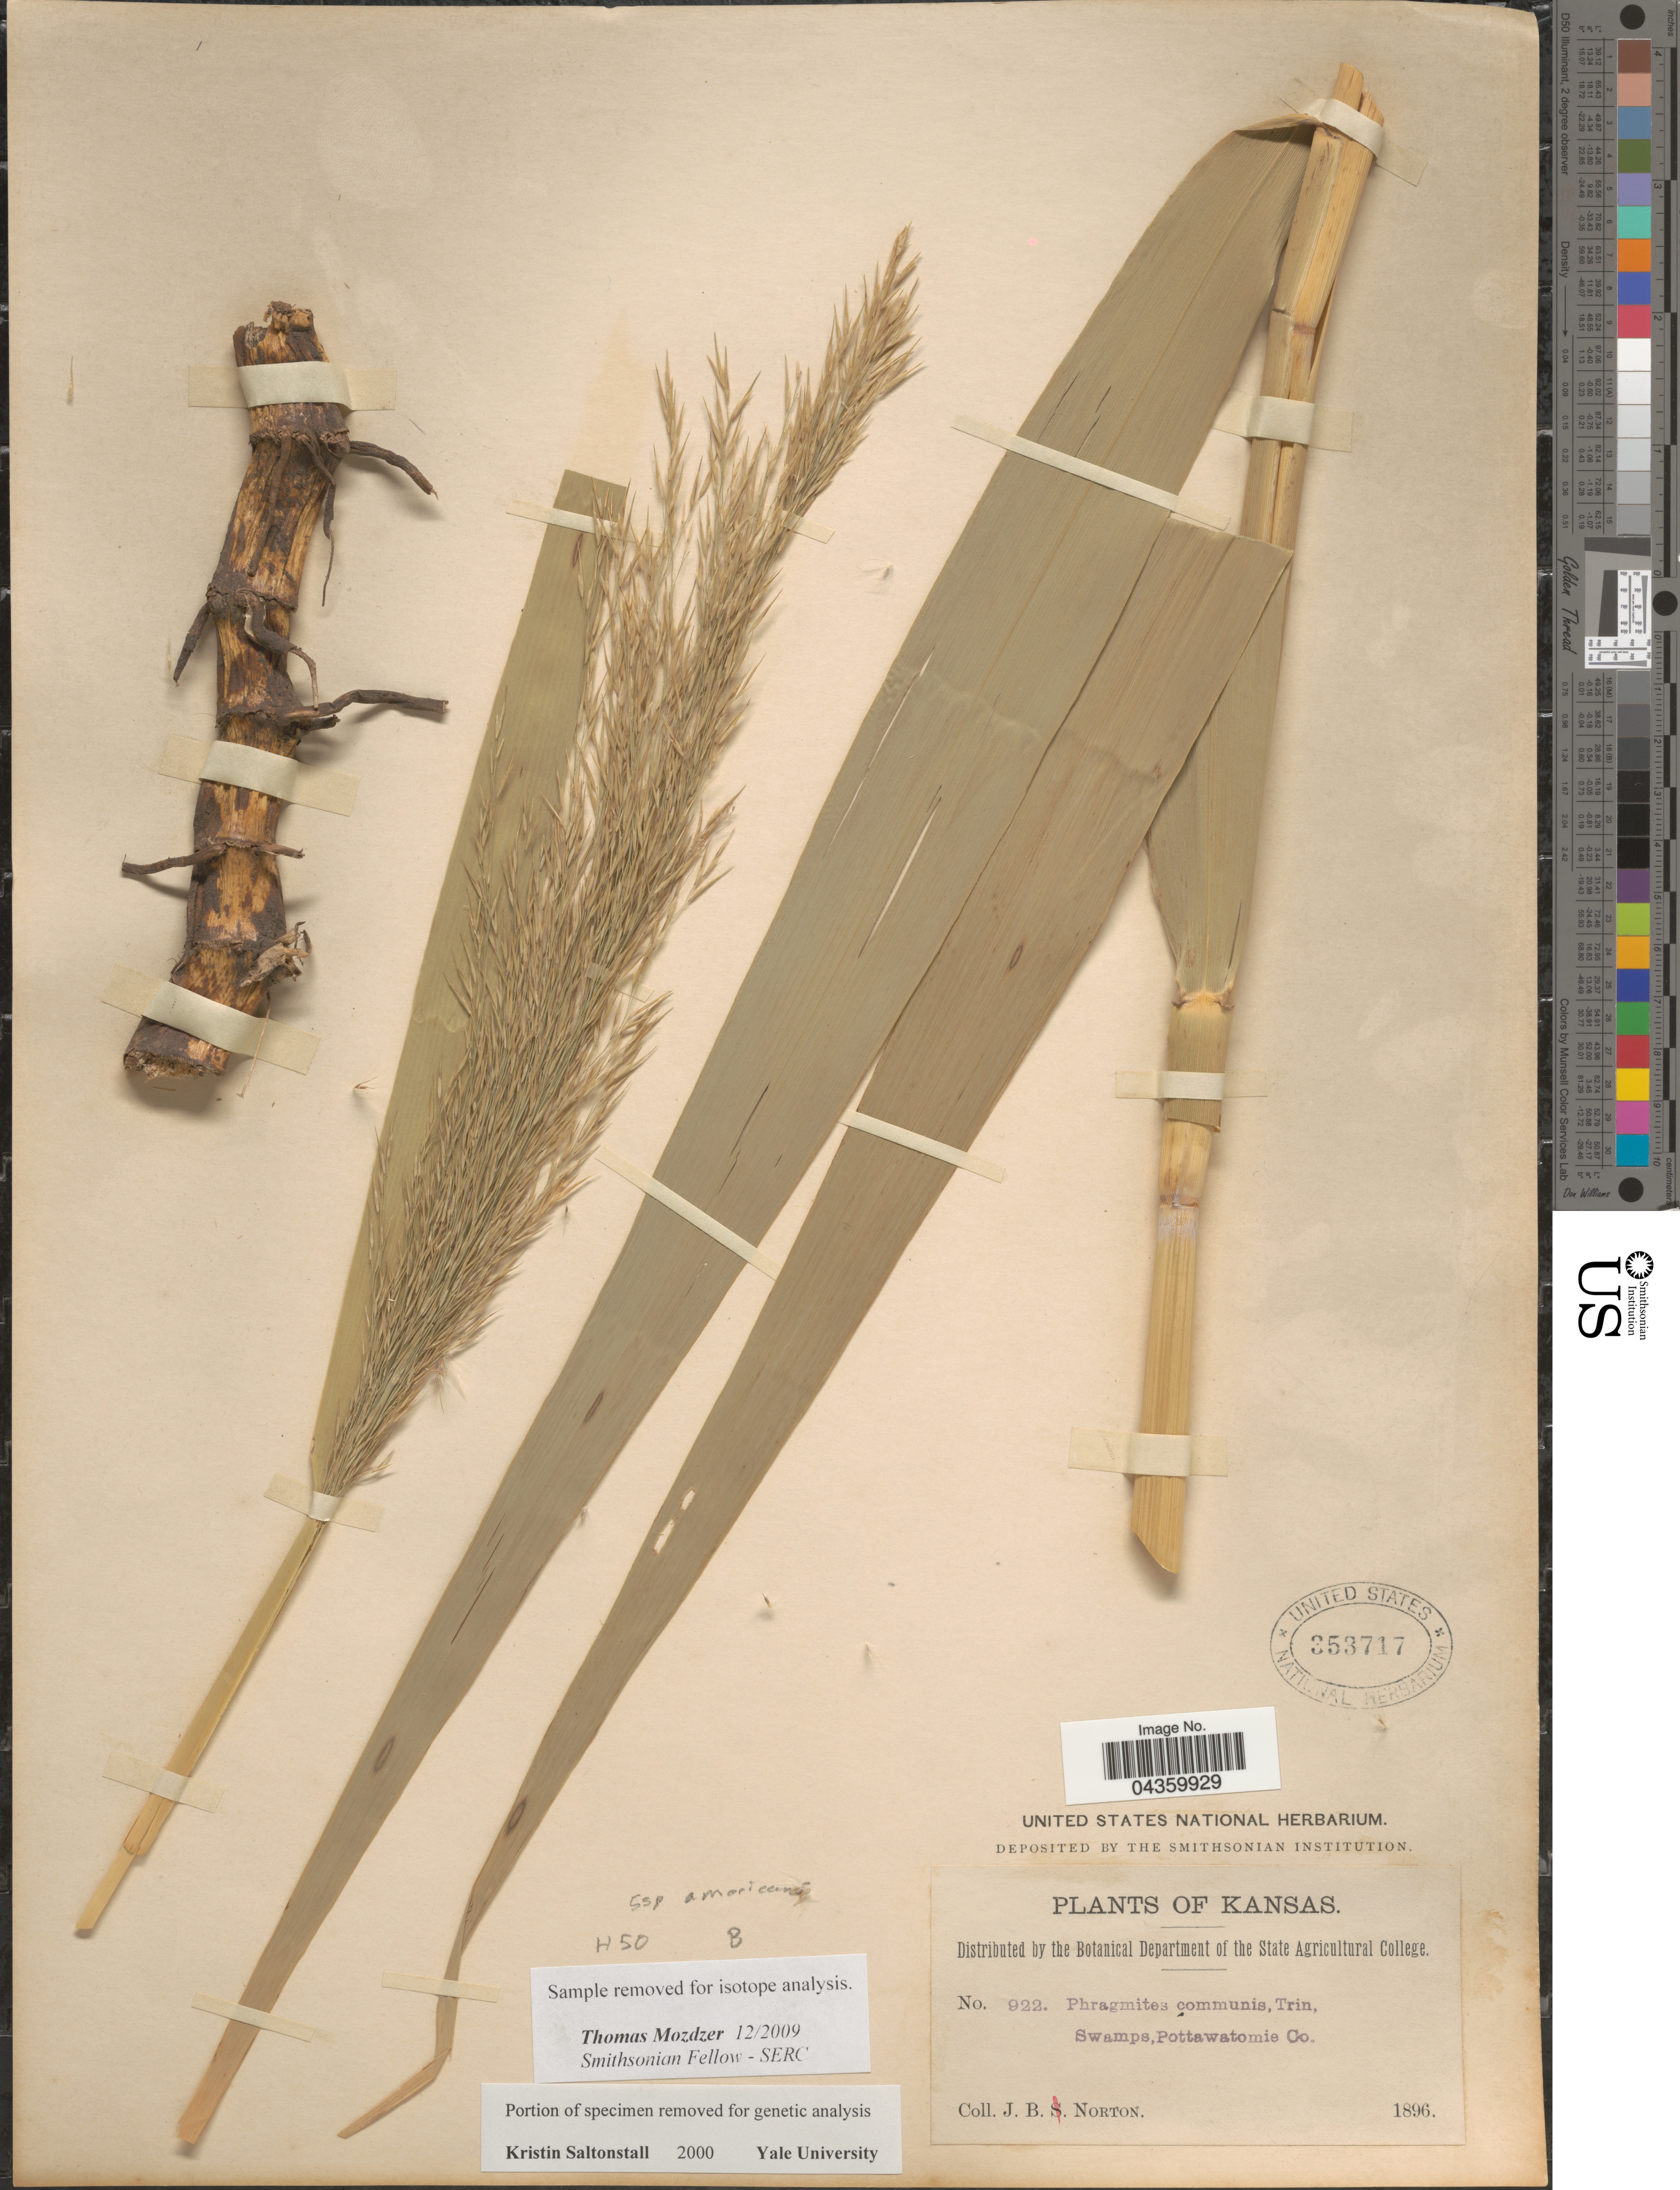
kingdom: Plantae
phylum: Tracheophyta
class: Liliopsida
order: Poales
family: Poaceae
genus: Phragmites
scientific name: Phragmites australis subsp. americanus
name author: Saltonstall & et al.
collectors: J. B. Norton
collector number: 922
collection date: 1896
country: United States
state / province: Kansas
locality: Swamps. Pottawatomie Co.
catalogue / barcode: US 353717